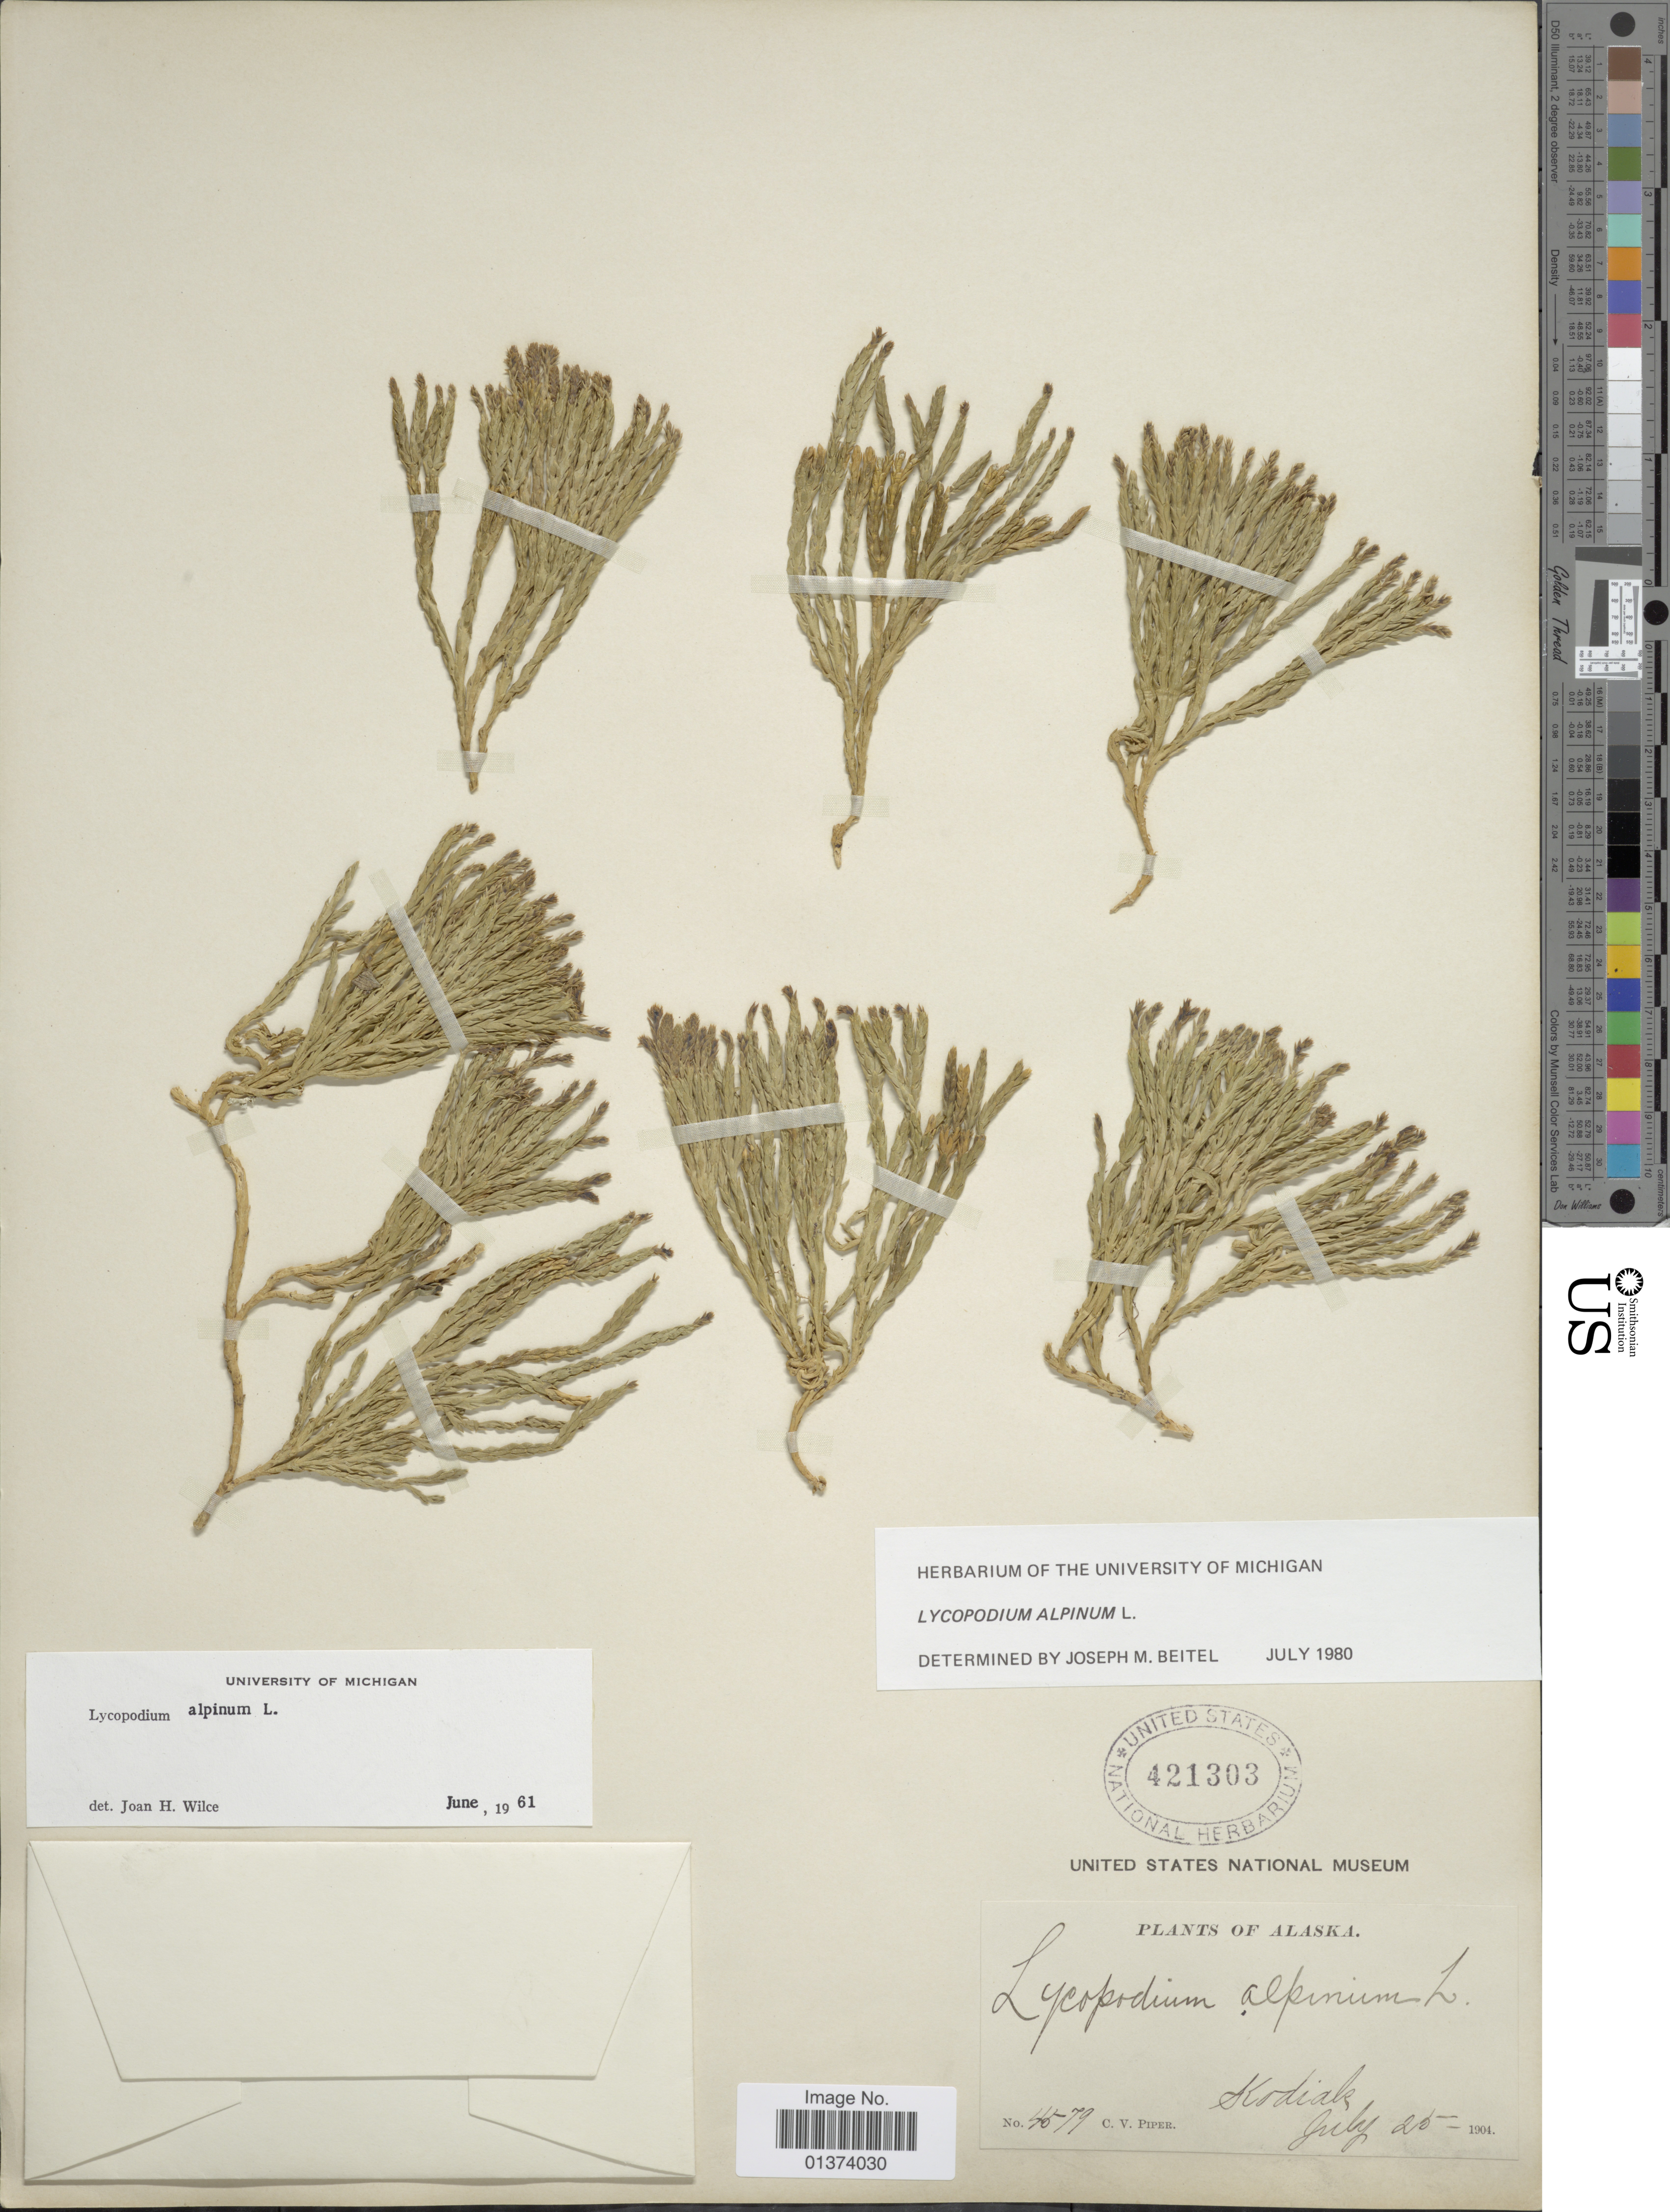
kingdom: Plantae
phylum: Tracheophyta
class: Lycopodiopsida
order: Lycopodiales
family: Lycopodiaceae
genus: Diphasiastrum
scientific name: Diphasiastrum alpinum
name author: (L.) Holub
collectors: C. V. Piper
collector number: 4579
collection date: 1904-07-25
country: United States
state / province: Alaska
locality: Kodiak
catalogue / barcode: US 421303